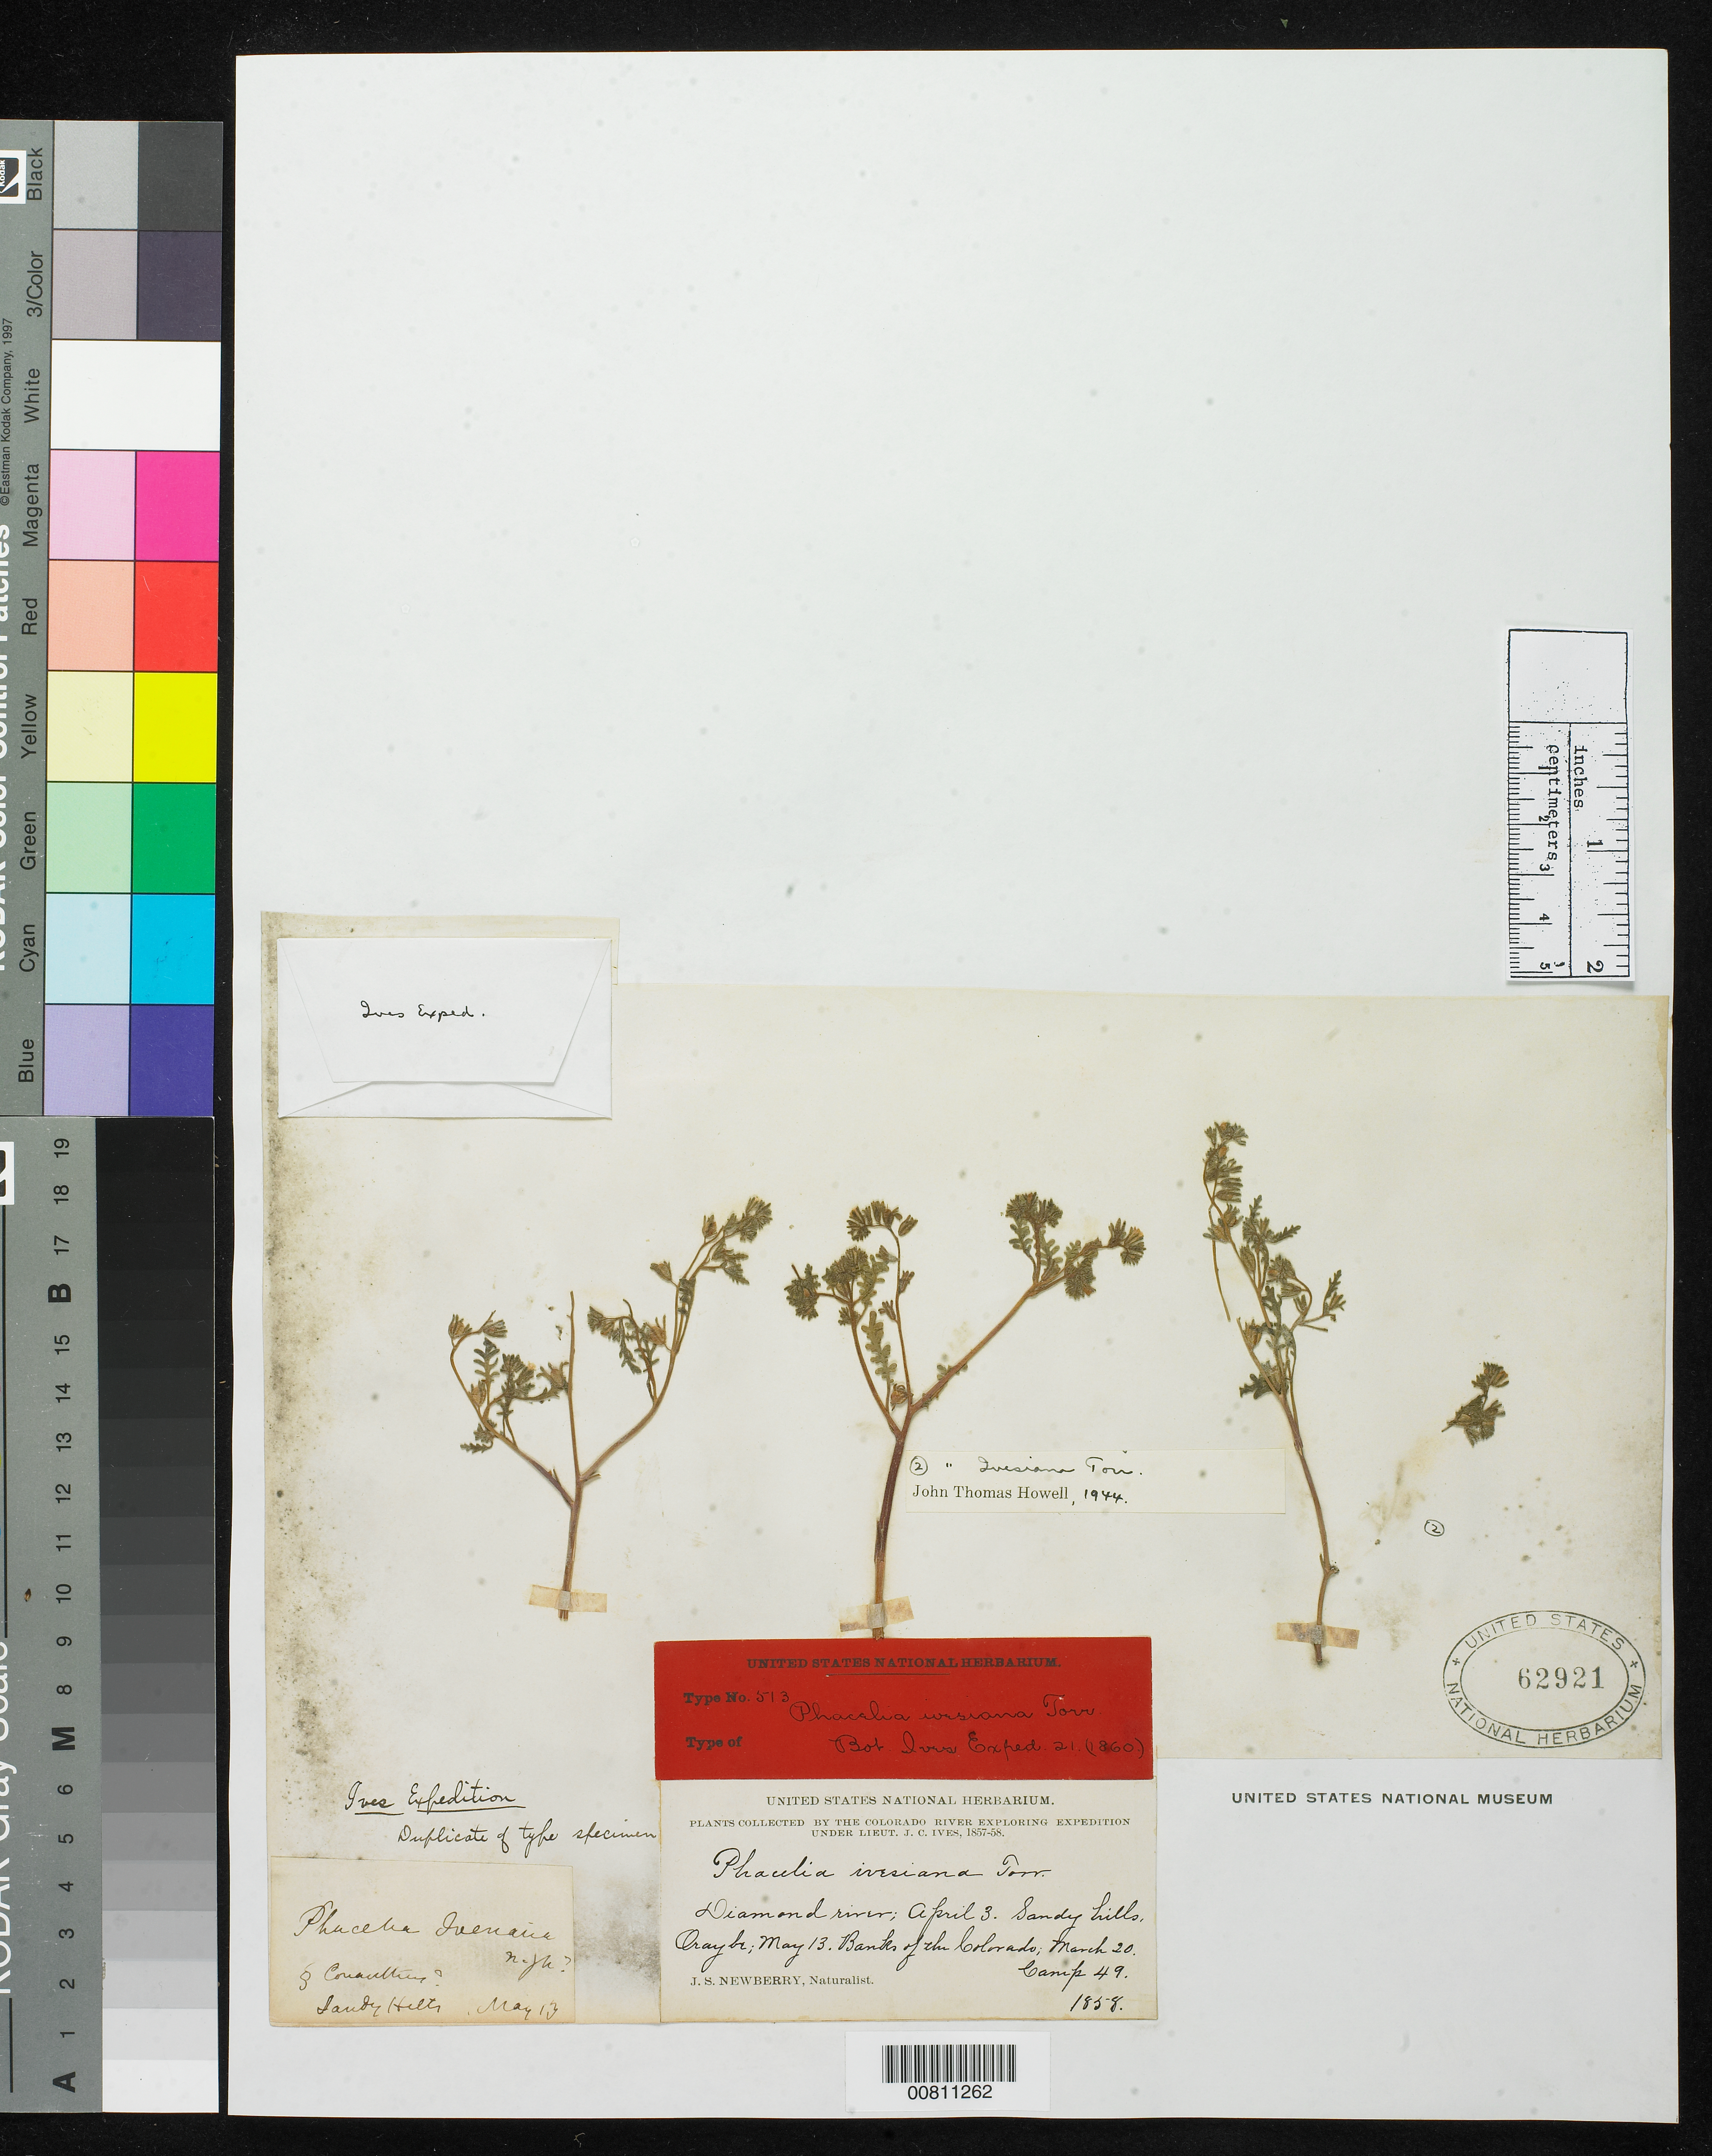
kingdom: Plantae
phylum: Tracheophyta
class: Magnoliopsida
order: Boraginales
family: Hydrophyllaceae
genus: Phacelia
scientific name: Phacelia ivesiana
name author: Torr. in Ives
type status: Isolectotype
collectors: J. S. Newberry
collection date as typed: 1857 to -- --- 1858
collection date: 1857/1858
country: United States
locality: Plants collected by the Colorado River Exploring Expedition under Lieut. J.C. Ives, 1857-58. Diamond River; April 3. Sandy hills, Oraybi; May 13. Banks of the Colorado; March 20. Camp 49. 1858.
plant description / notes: "Holotype" at NY, probably effectively lectotypified by Howell. US sheet apparently mounted with 2 or 3 specimens (and also split at some point).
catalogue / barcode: US 62921